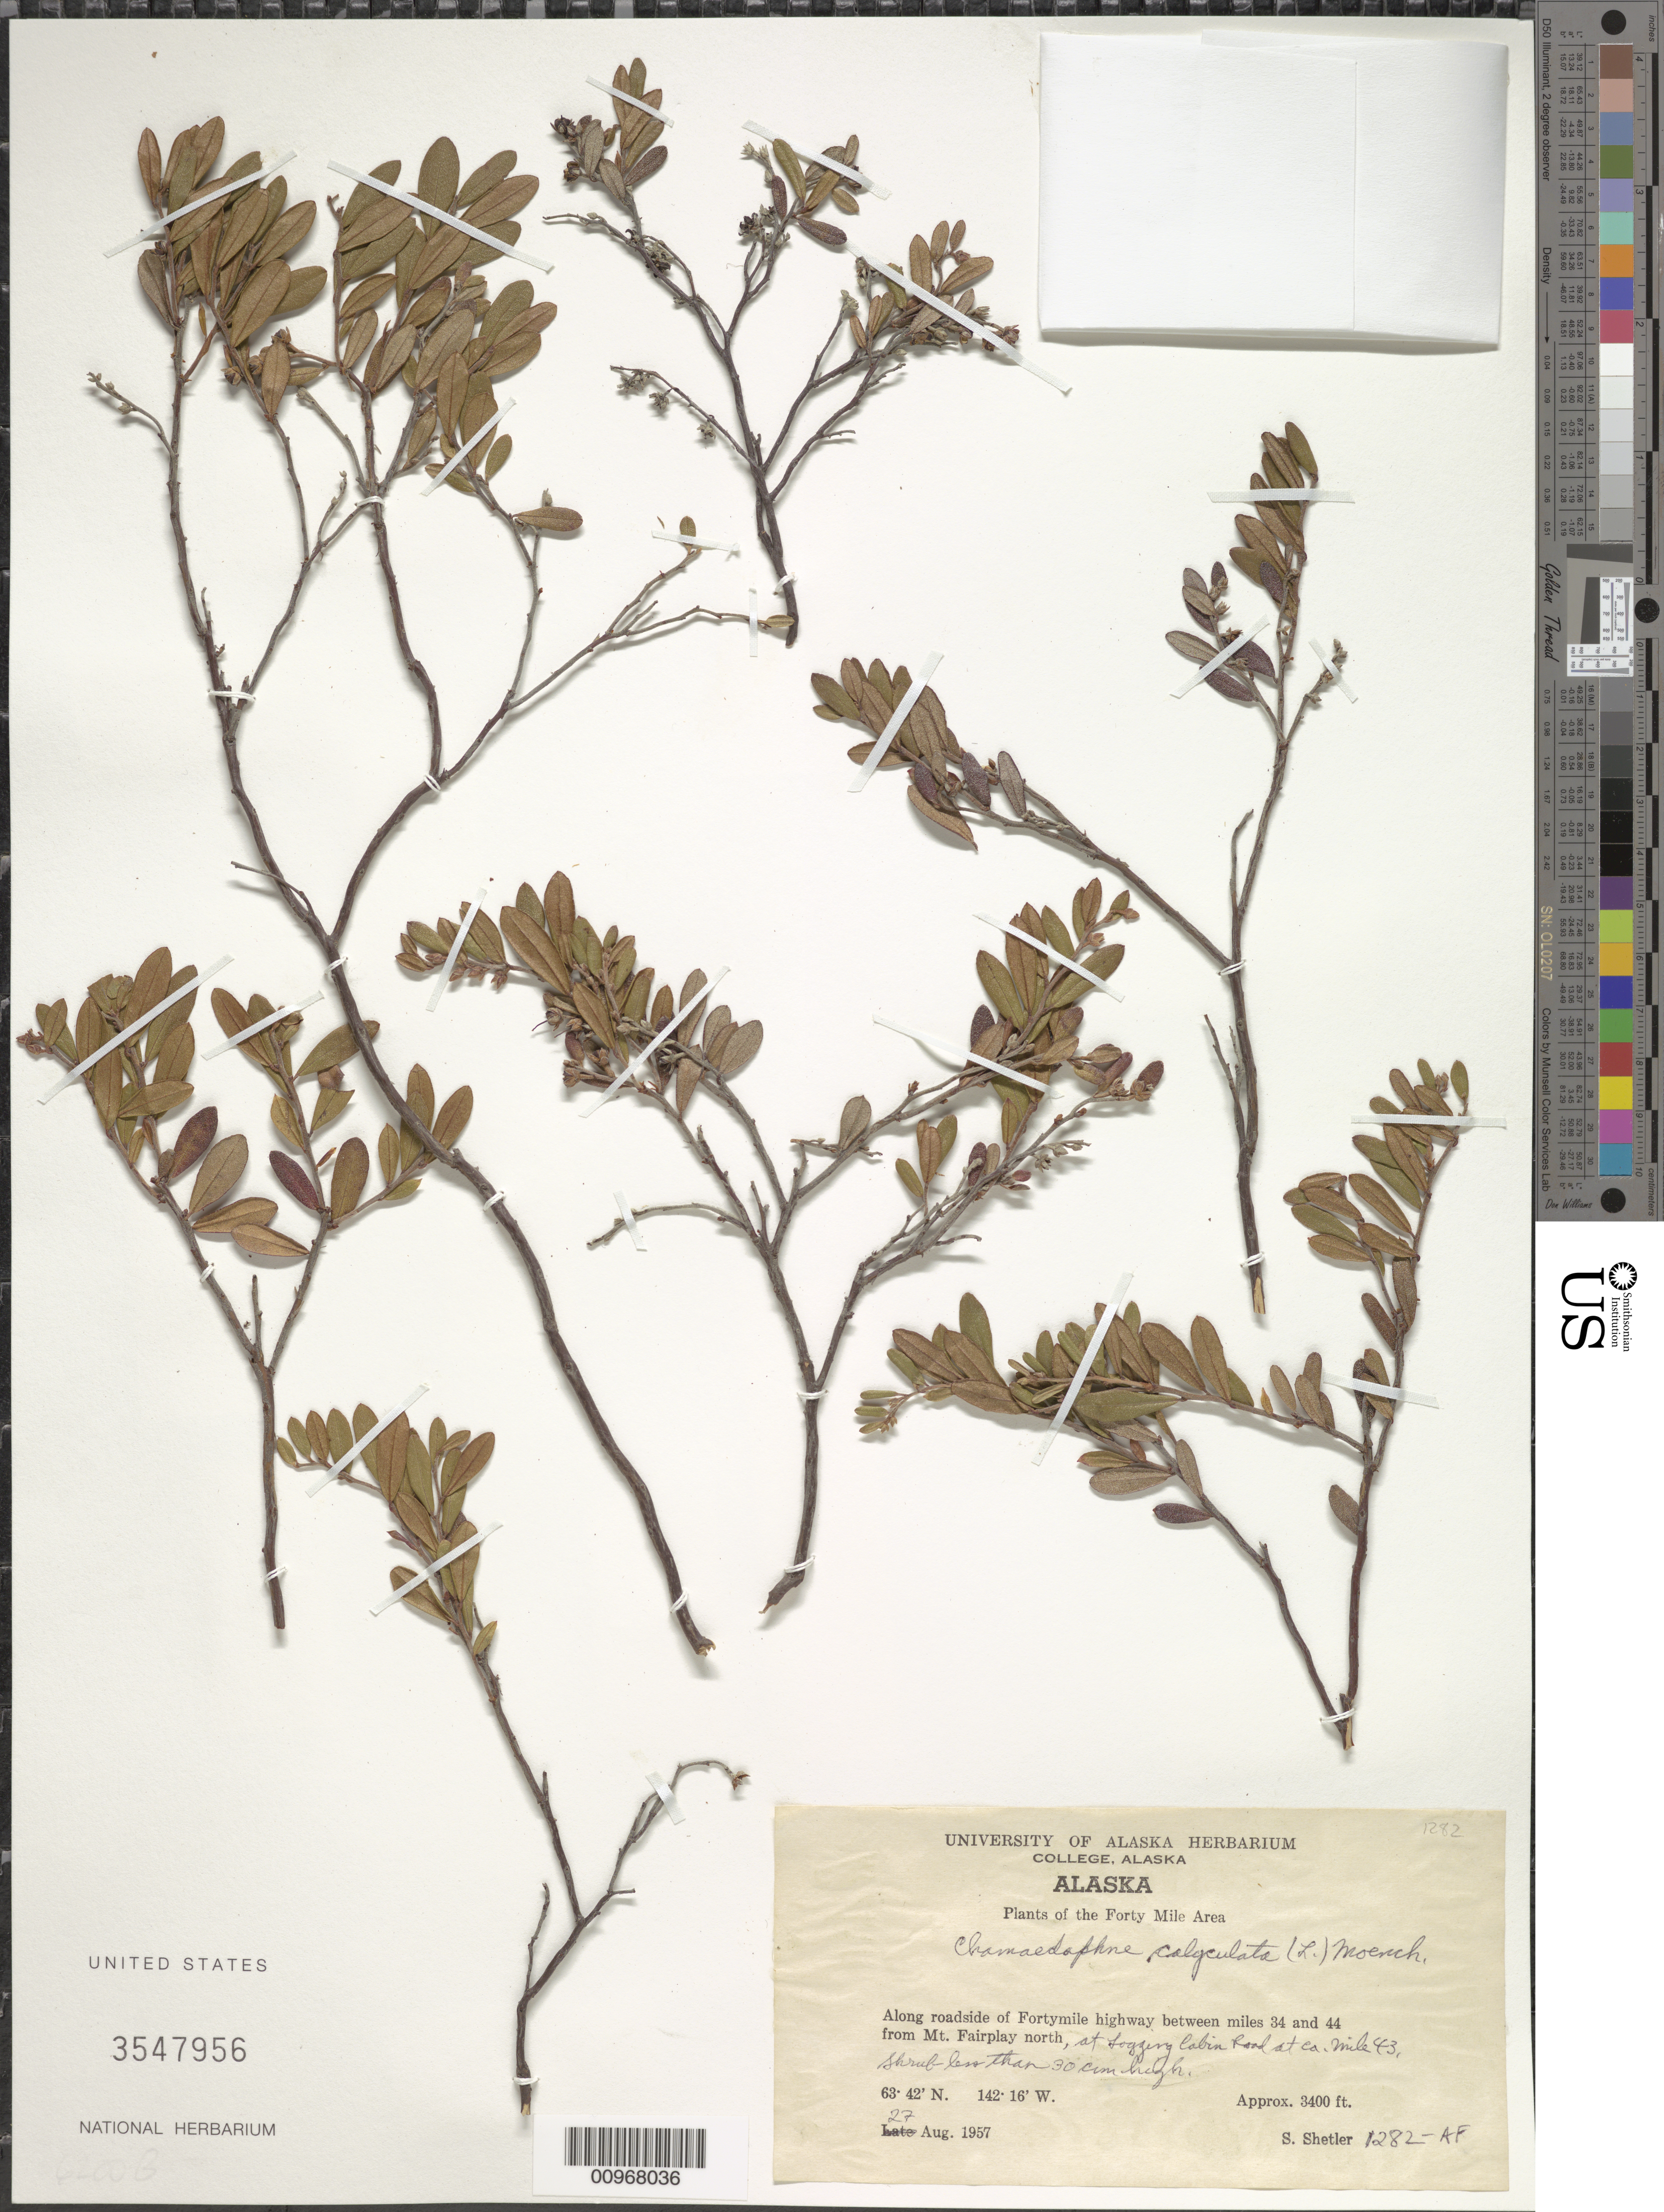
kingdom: Plantae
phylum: Tracheophyta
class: Magnoliopsida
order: Ericales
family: Ericaceae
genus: Chamaedaphne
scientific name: Chamaedaphne calyculata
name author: (L.) Moench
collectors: S. Shetler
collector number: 1282-AF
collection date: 1957-08-27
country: United States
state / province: Alaska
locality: Forty Mile Area. Along roadside of Fortymile highway between miles 34 and 44 from Mt. Fairplay north, at Logging Cabin Road at ca. mile 43.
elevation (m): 1036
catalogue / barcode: US 3547956